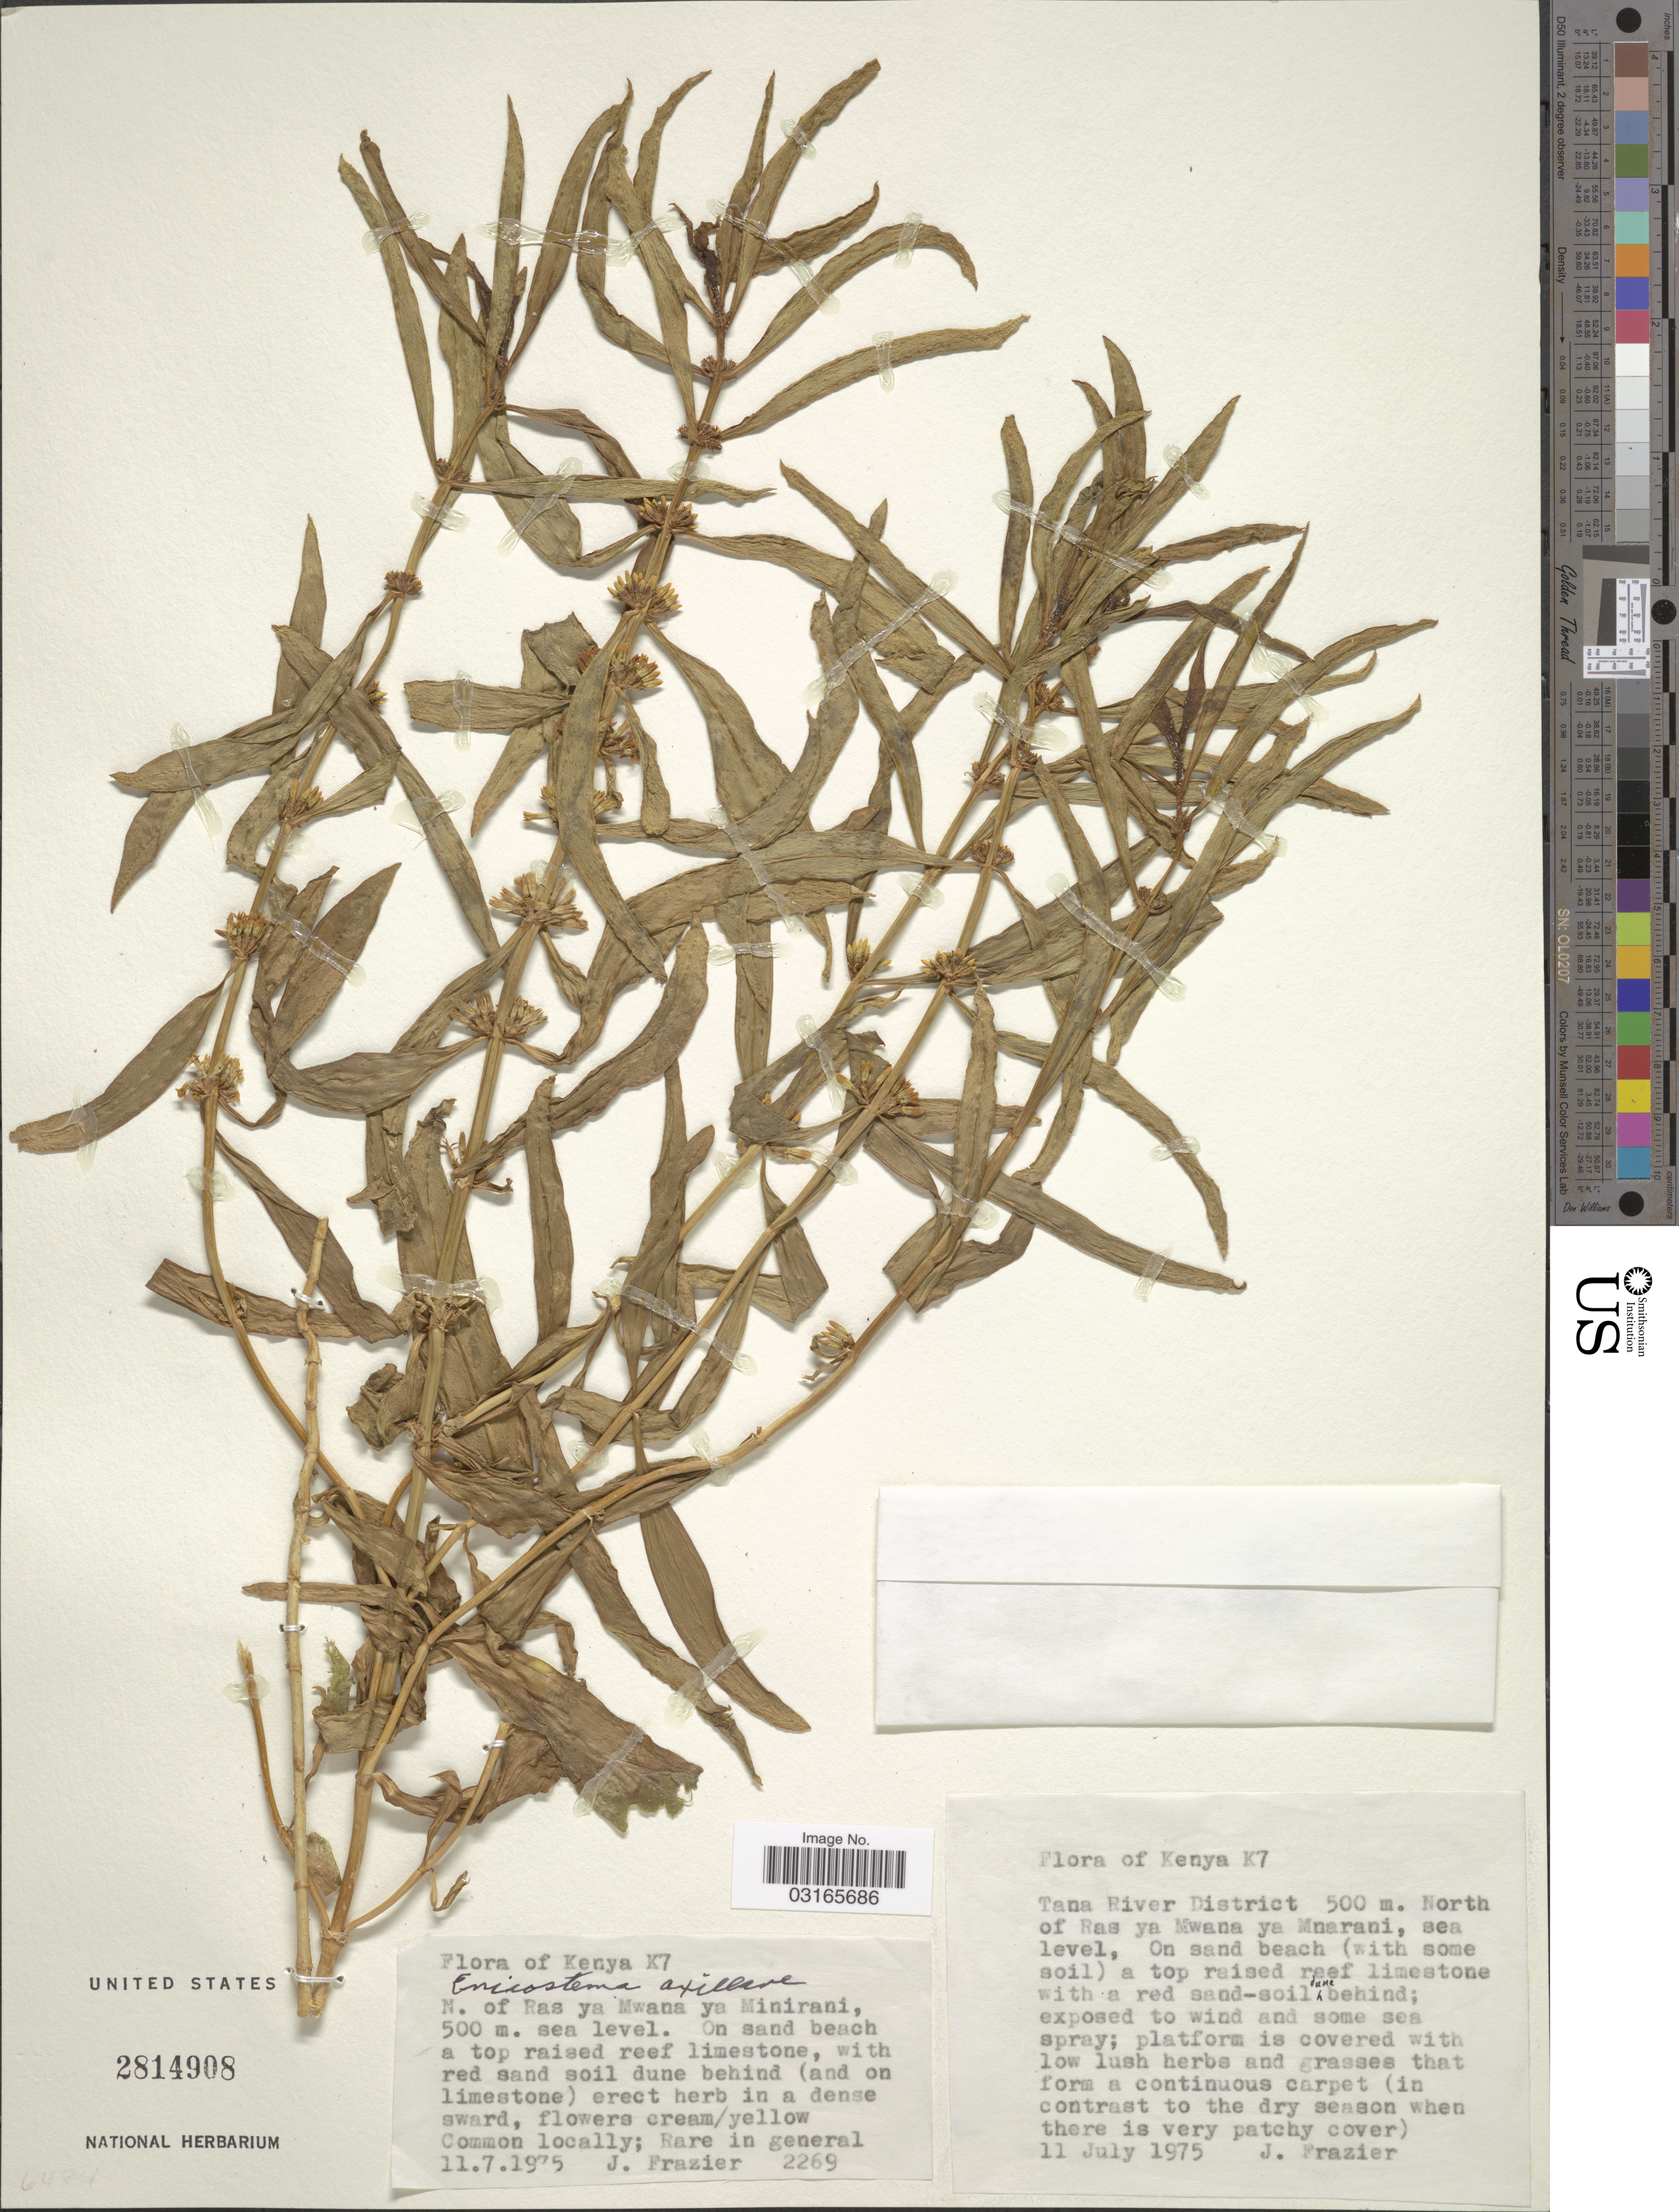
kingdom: Plantae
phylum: Tracheophyta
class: Magnoliopsida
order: Gentianales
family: Gentianaceae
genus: Enicostema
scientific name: Enicostema axillare subsp. axillare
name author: (Poir. ex Lam.) A. Raynal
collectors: J. Frazier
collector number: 2269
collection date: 1975-07-11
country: Kenya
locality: K7. N. of Ras ya Mwana ya Minirani. Tana River District.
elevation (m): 500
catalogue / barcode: US 2814908